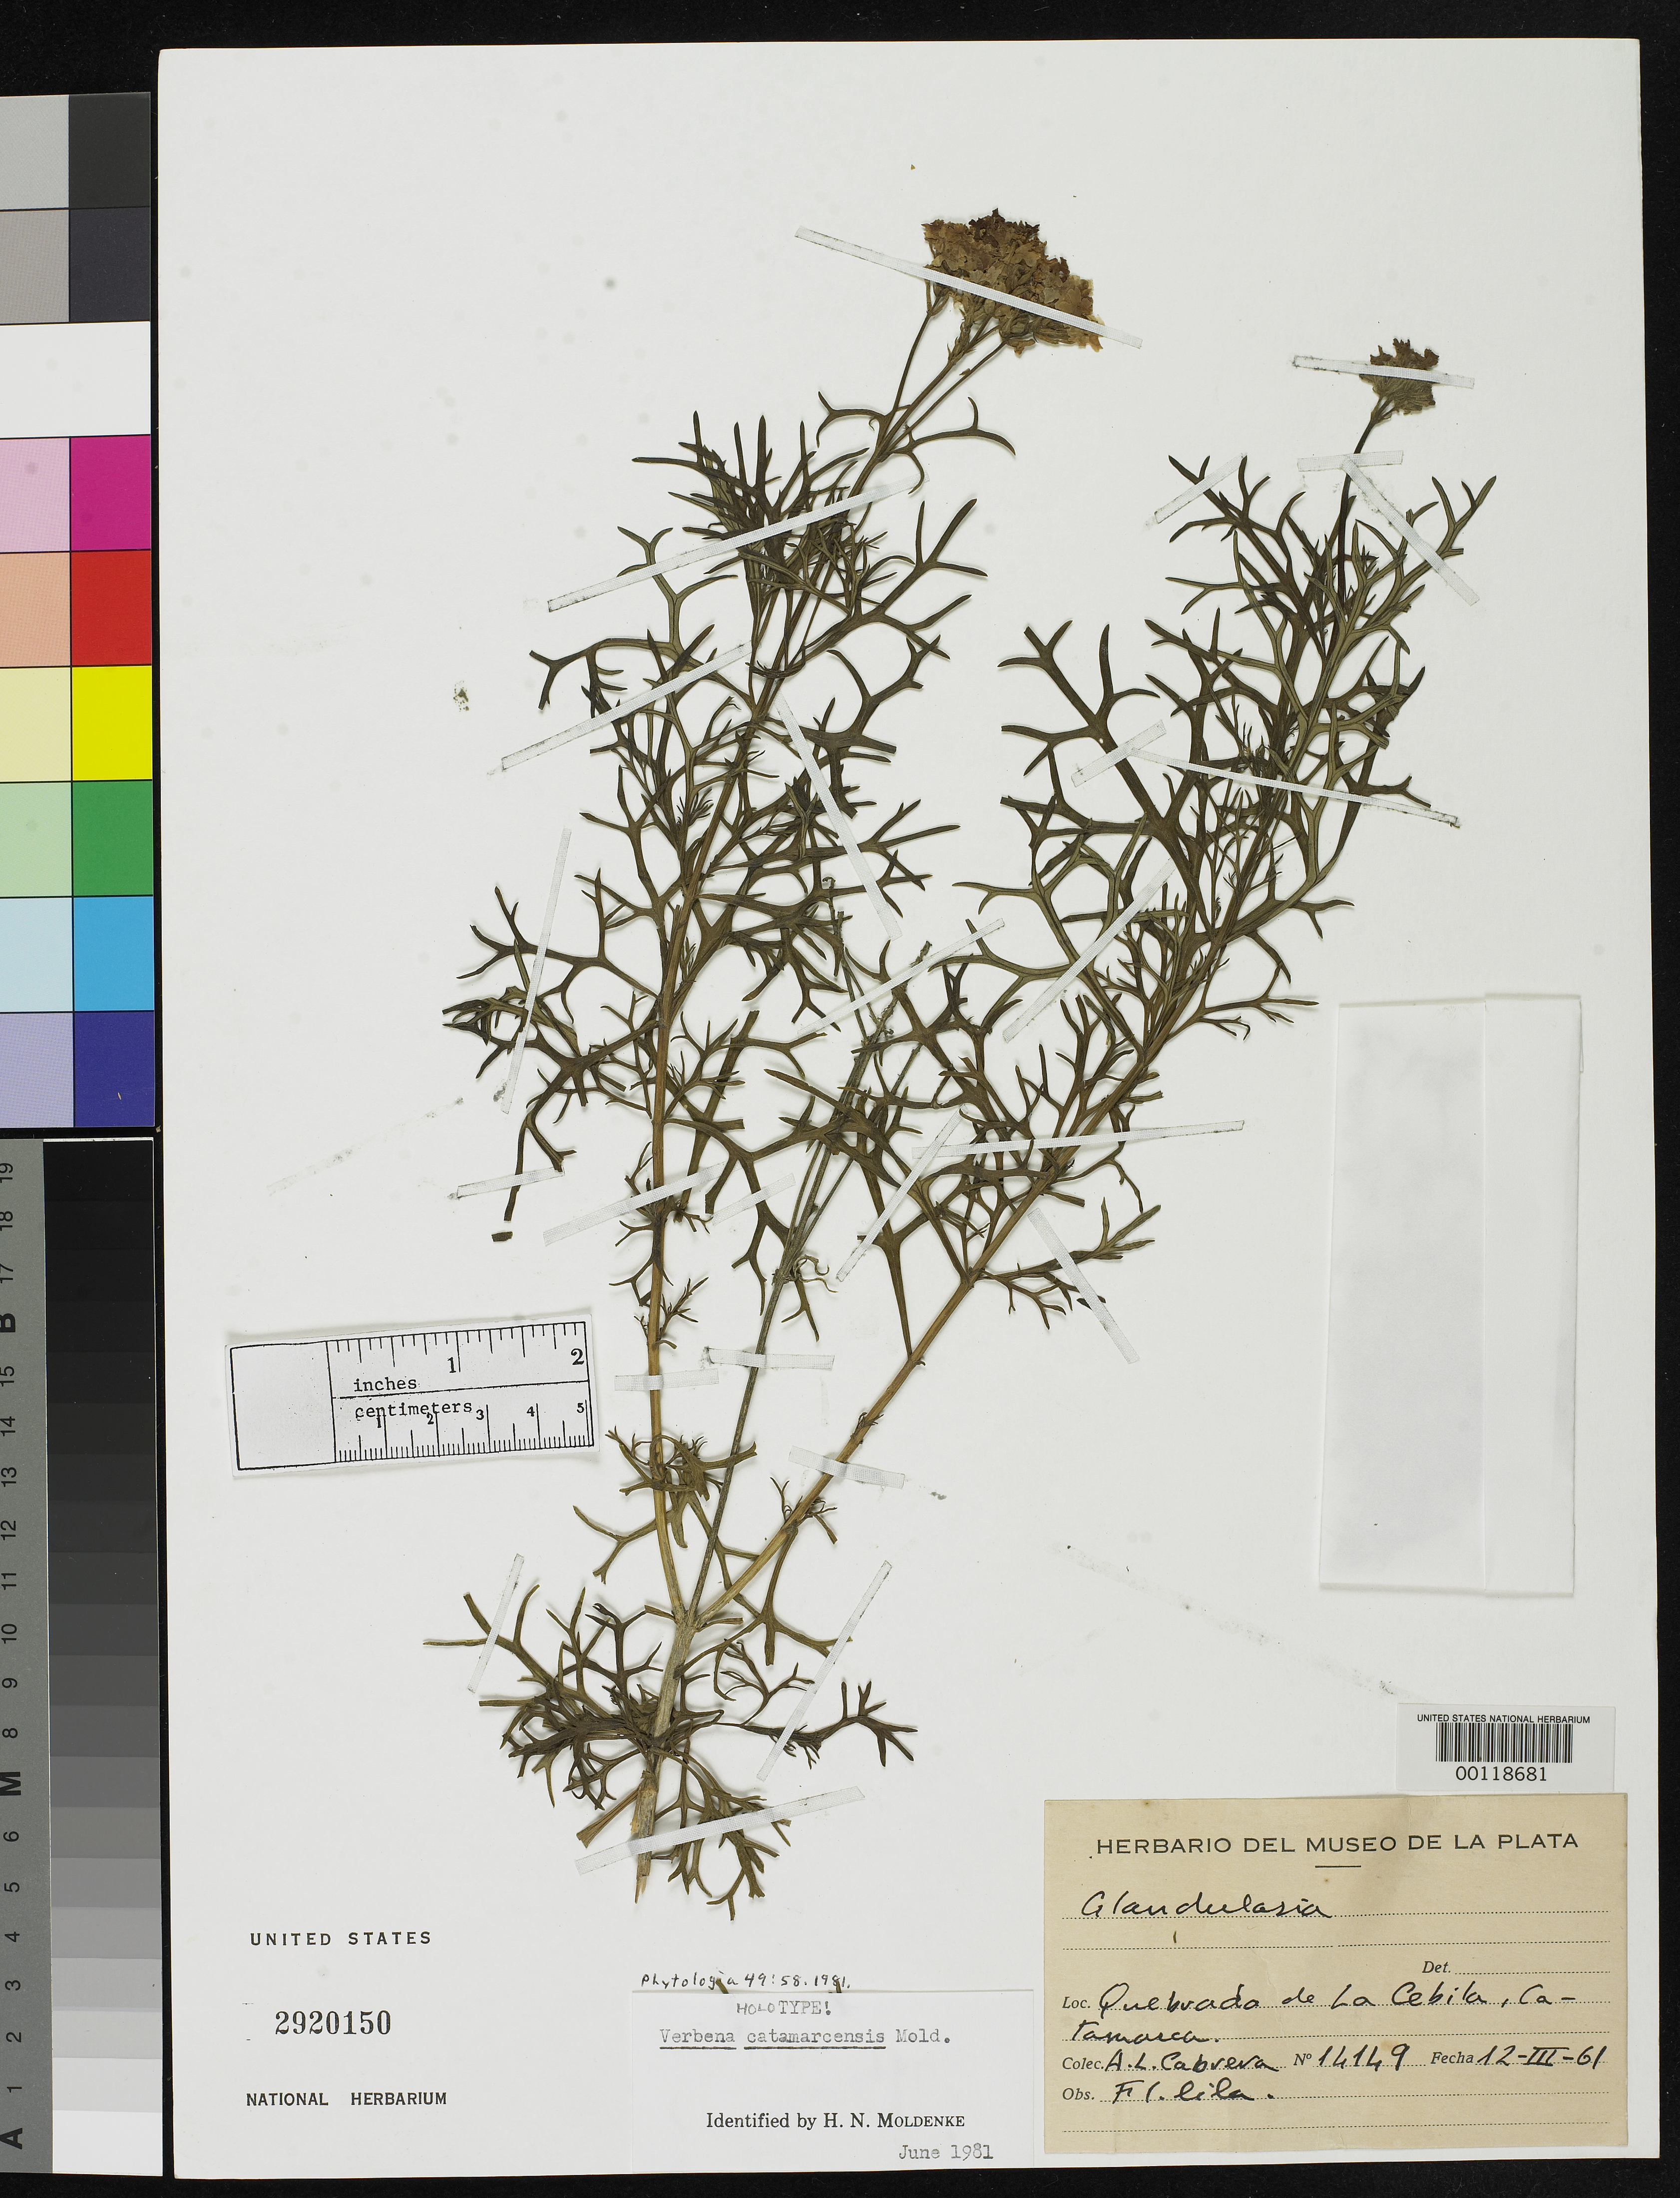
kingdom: Plantae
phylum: Tracheophyta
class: Magnoliopsida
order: Lamiales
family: Verbenaceae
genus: Verbena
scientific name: Verbena catamarcensis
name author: Moldenke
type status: Holotype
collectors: A. L. Cabrera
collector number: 14149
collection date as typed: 12 Mar 1961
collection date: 1961-03-12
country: Argentina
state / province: Catamarca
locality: Quebrada de la Cebila.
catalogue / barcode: US 2920150